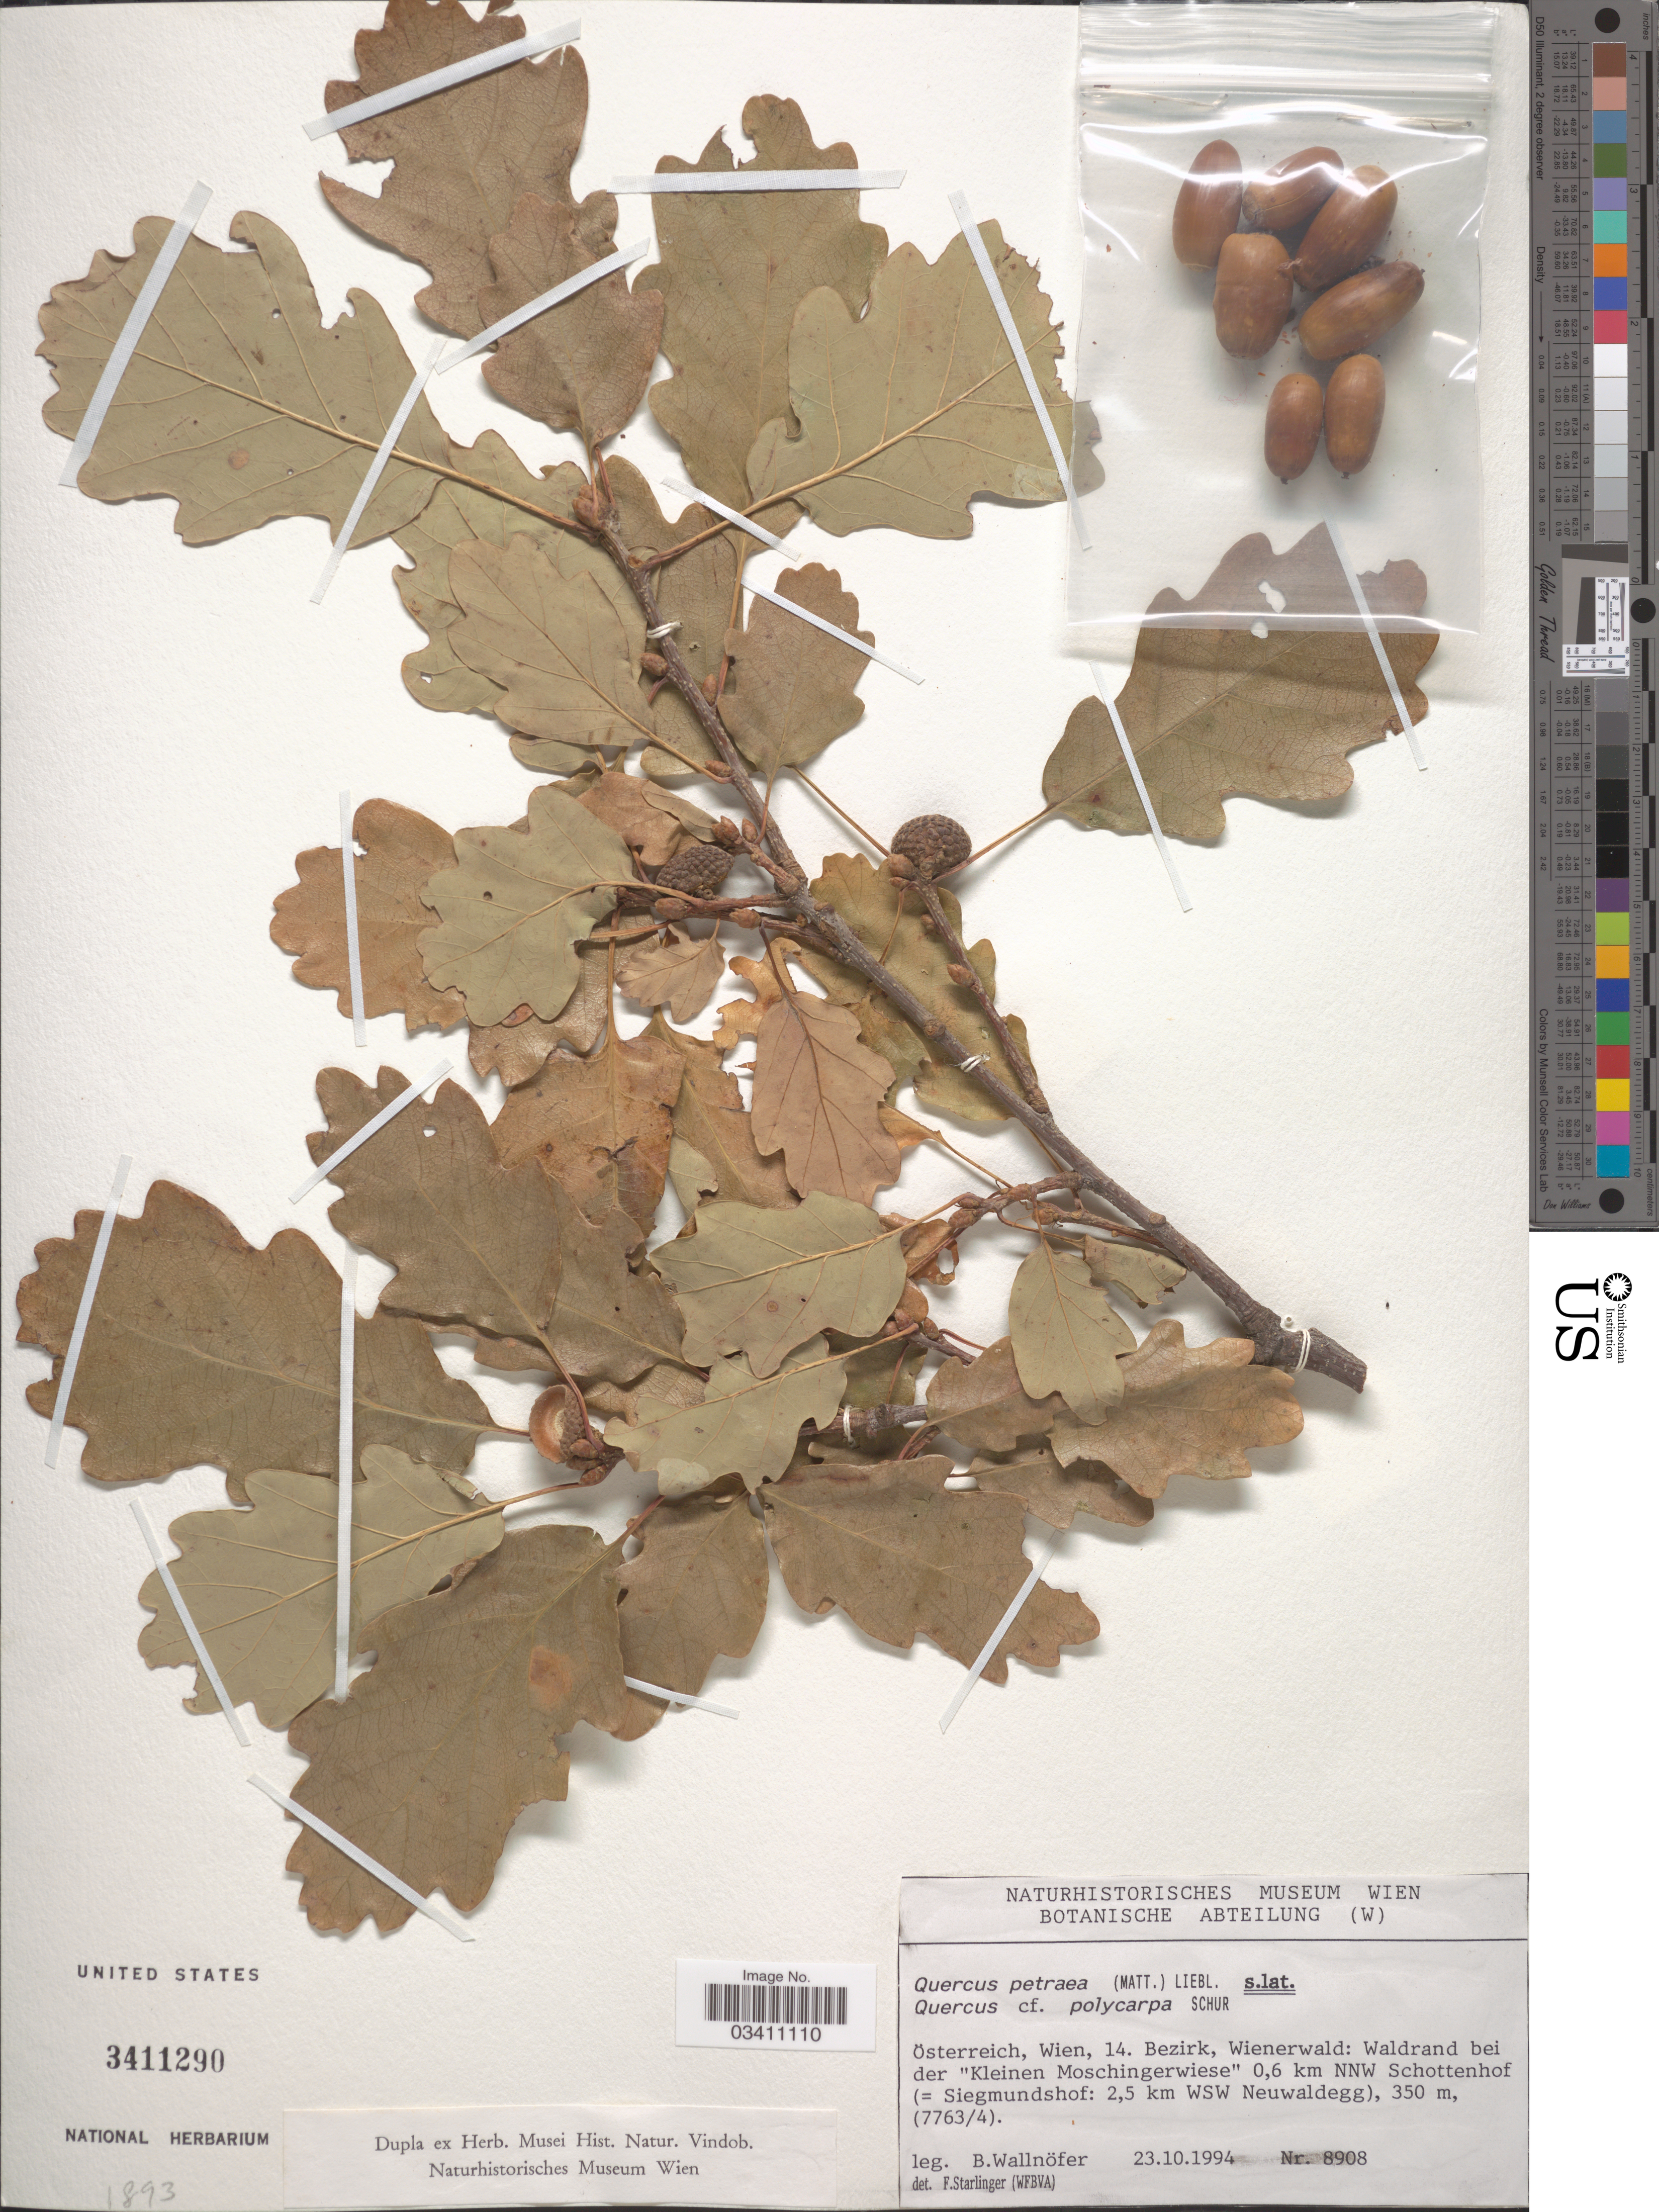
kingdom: Plantae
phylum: Tracheophyta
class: Magnoliopsida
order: Fagales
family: Fagaceae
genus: Quercus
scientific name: Quercus petraea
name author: (Matt.) Liebl.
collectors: B. Wallnöfer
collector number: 8908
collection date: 1994-10-23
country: Austria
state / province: Wien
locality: Österreich, 14. Bezirk, Wienerwald: Waldrand bei der "Kleinen Moschingerwiese" 0,6 km NNW Schottenhof (= Siegmundshof: 2,5 km WSW Neuwaldegg).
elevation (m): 350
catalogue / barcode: US 3411290